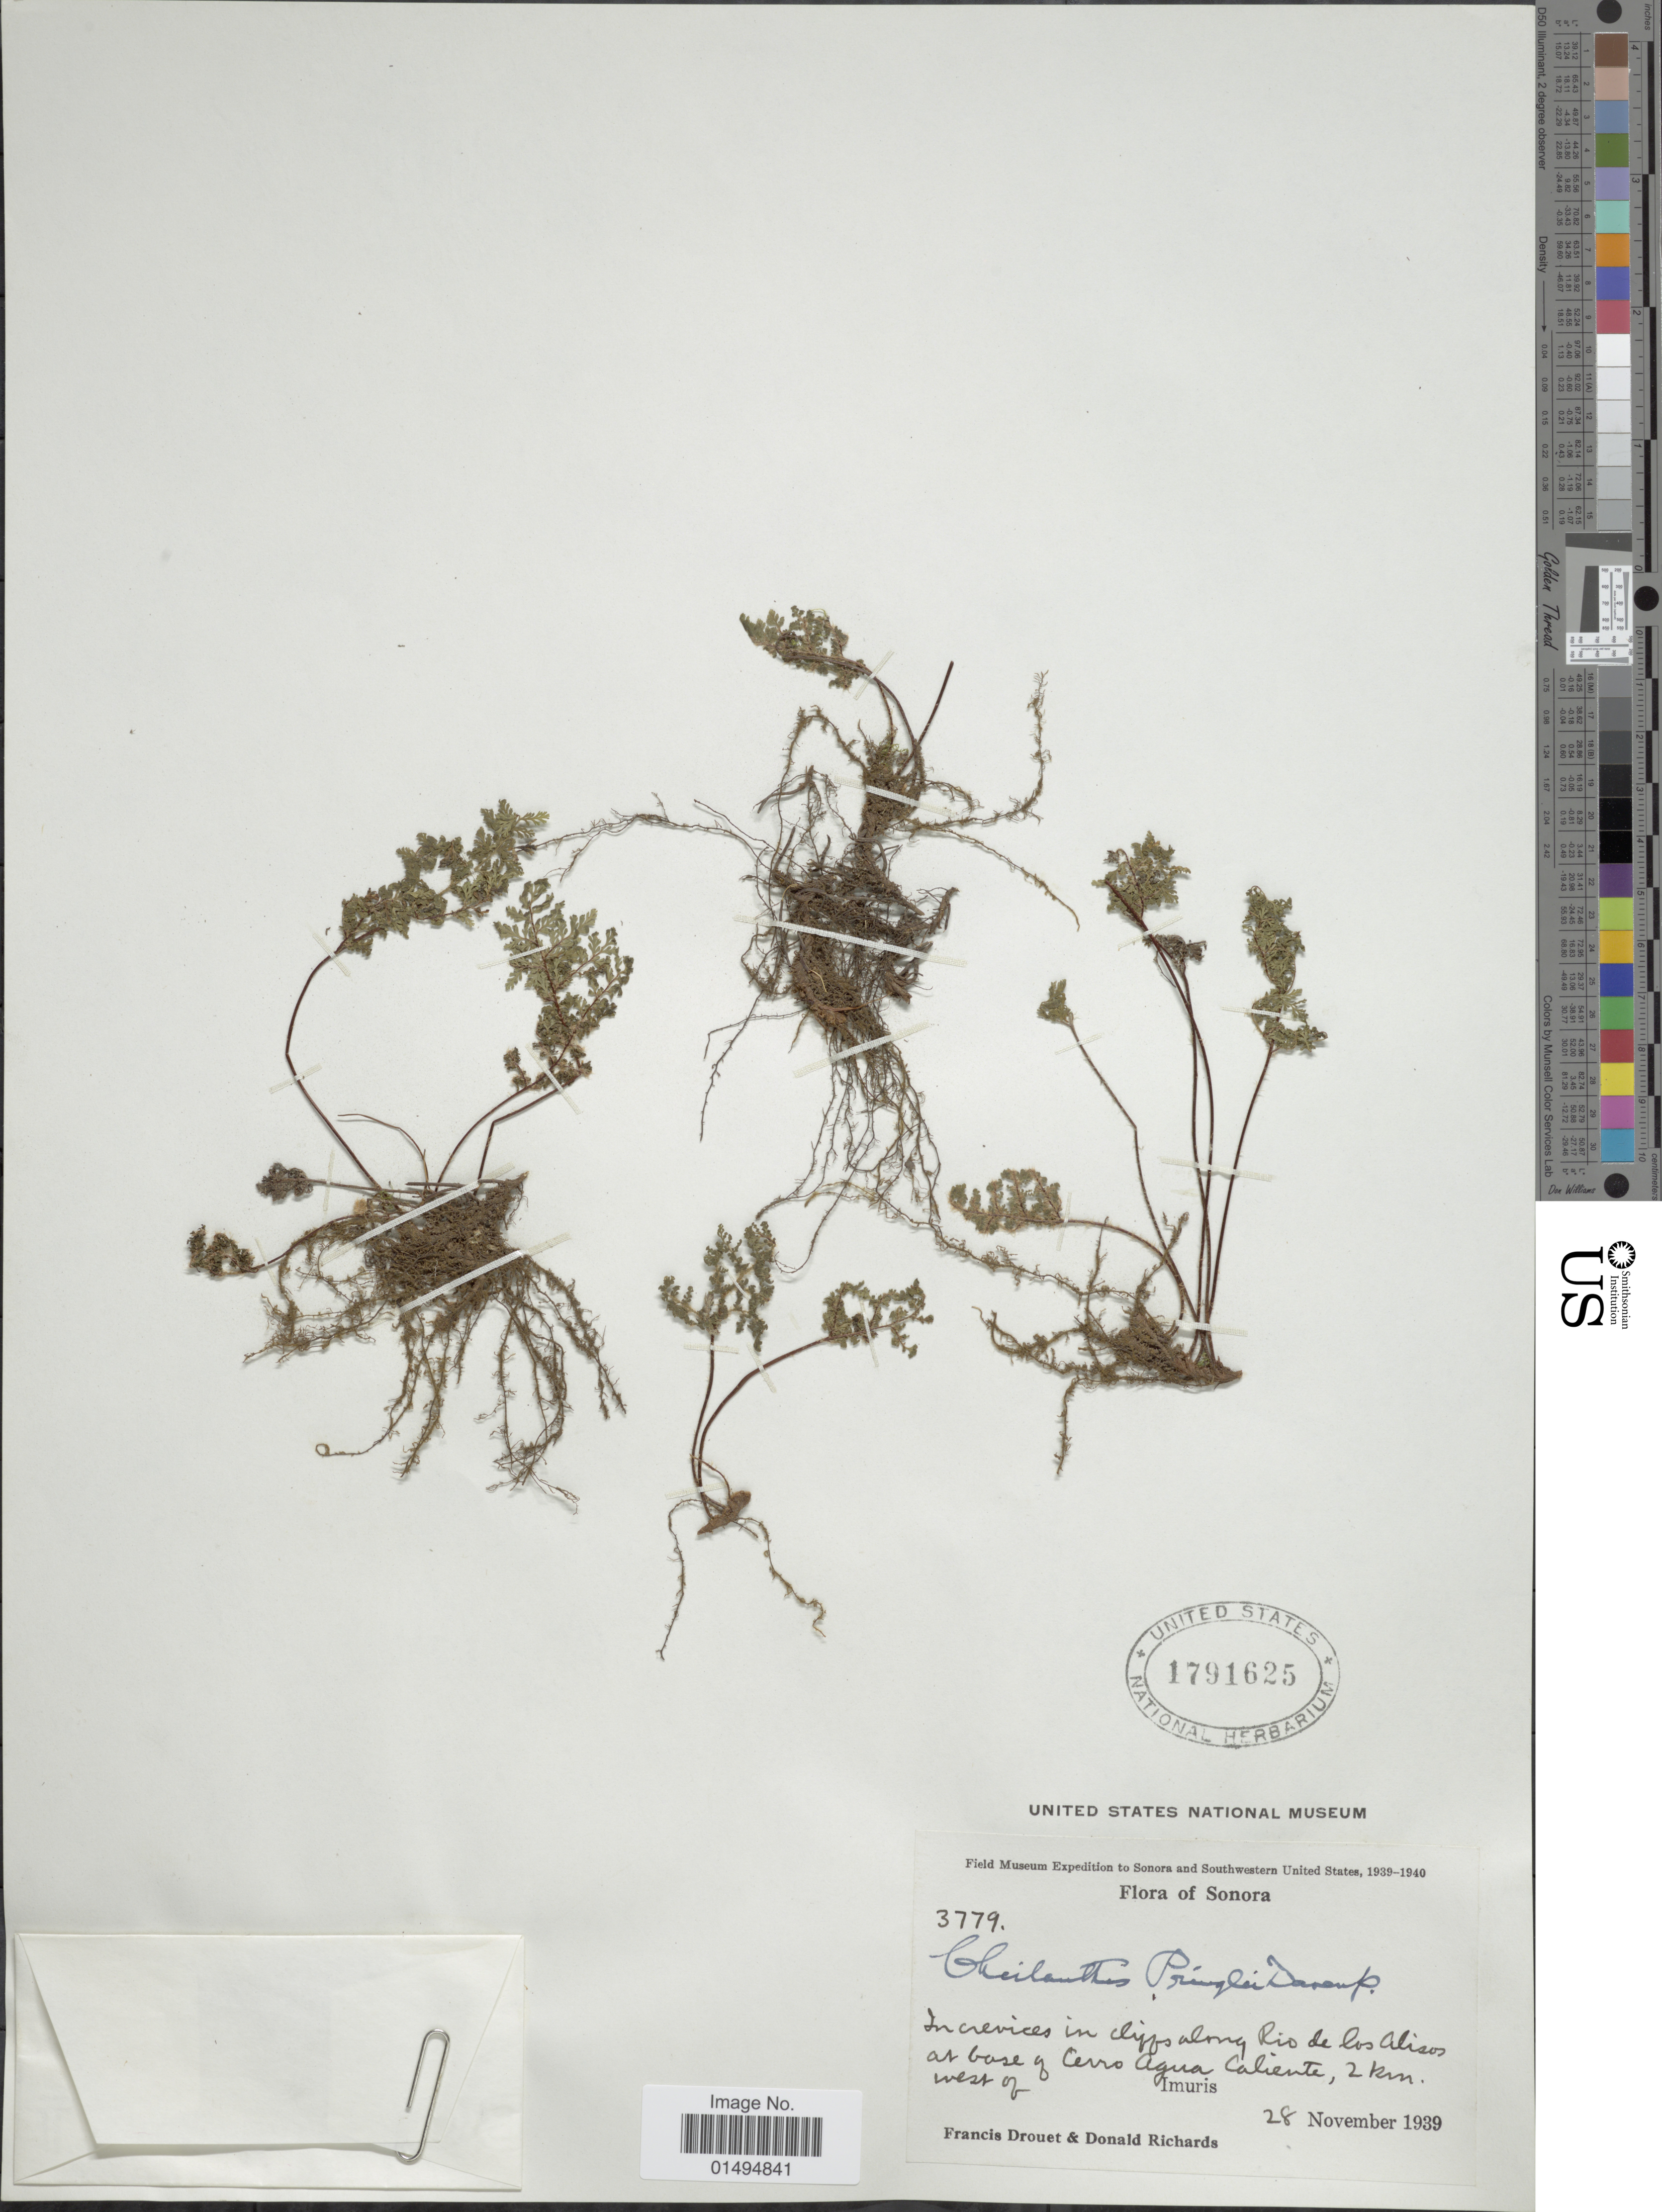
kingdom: Plantae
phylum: Tracheophyta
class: Polypodiopsida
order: Polypodiales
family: Pteridaceae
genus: Myriopteris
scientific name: Myriopteris pringlei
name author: (Davenp.) Grusz & Windham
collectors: F. E. Drouet & D. Richards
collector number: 3779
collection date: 1939-11-28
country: Mexico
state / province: Sonora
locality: In crevices in cliffs along rio de Los Alisos ar base Cerro agua Caliente, 2 km. west of Imuris.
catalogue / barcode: US 1791625